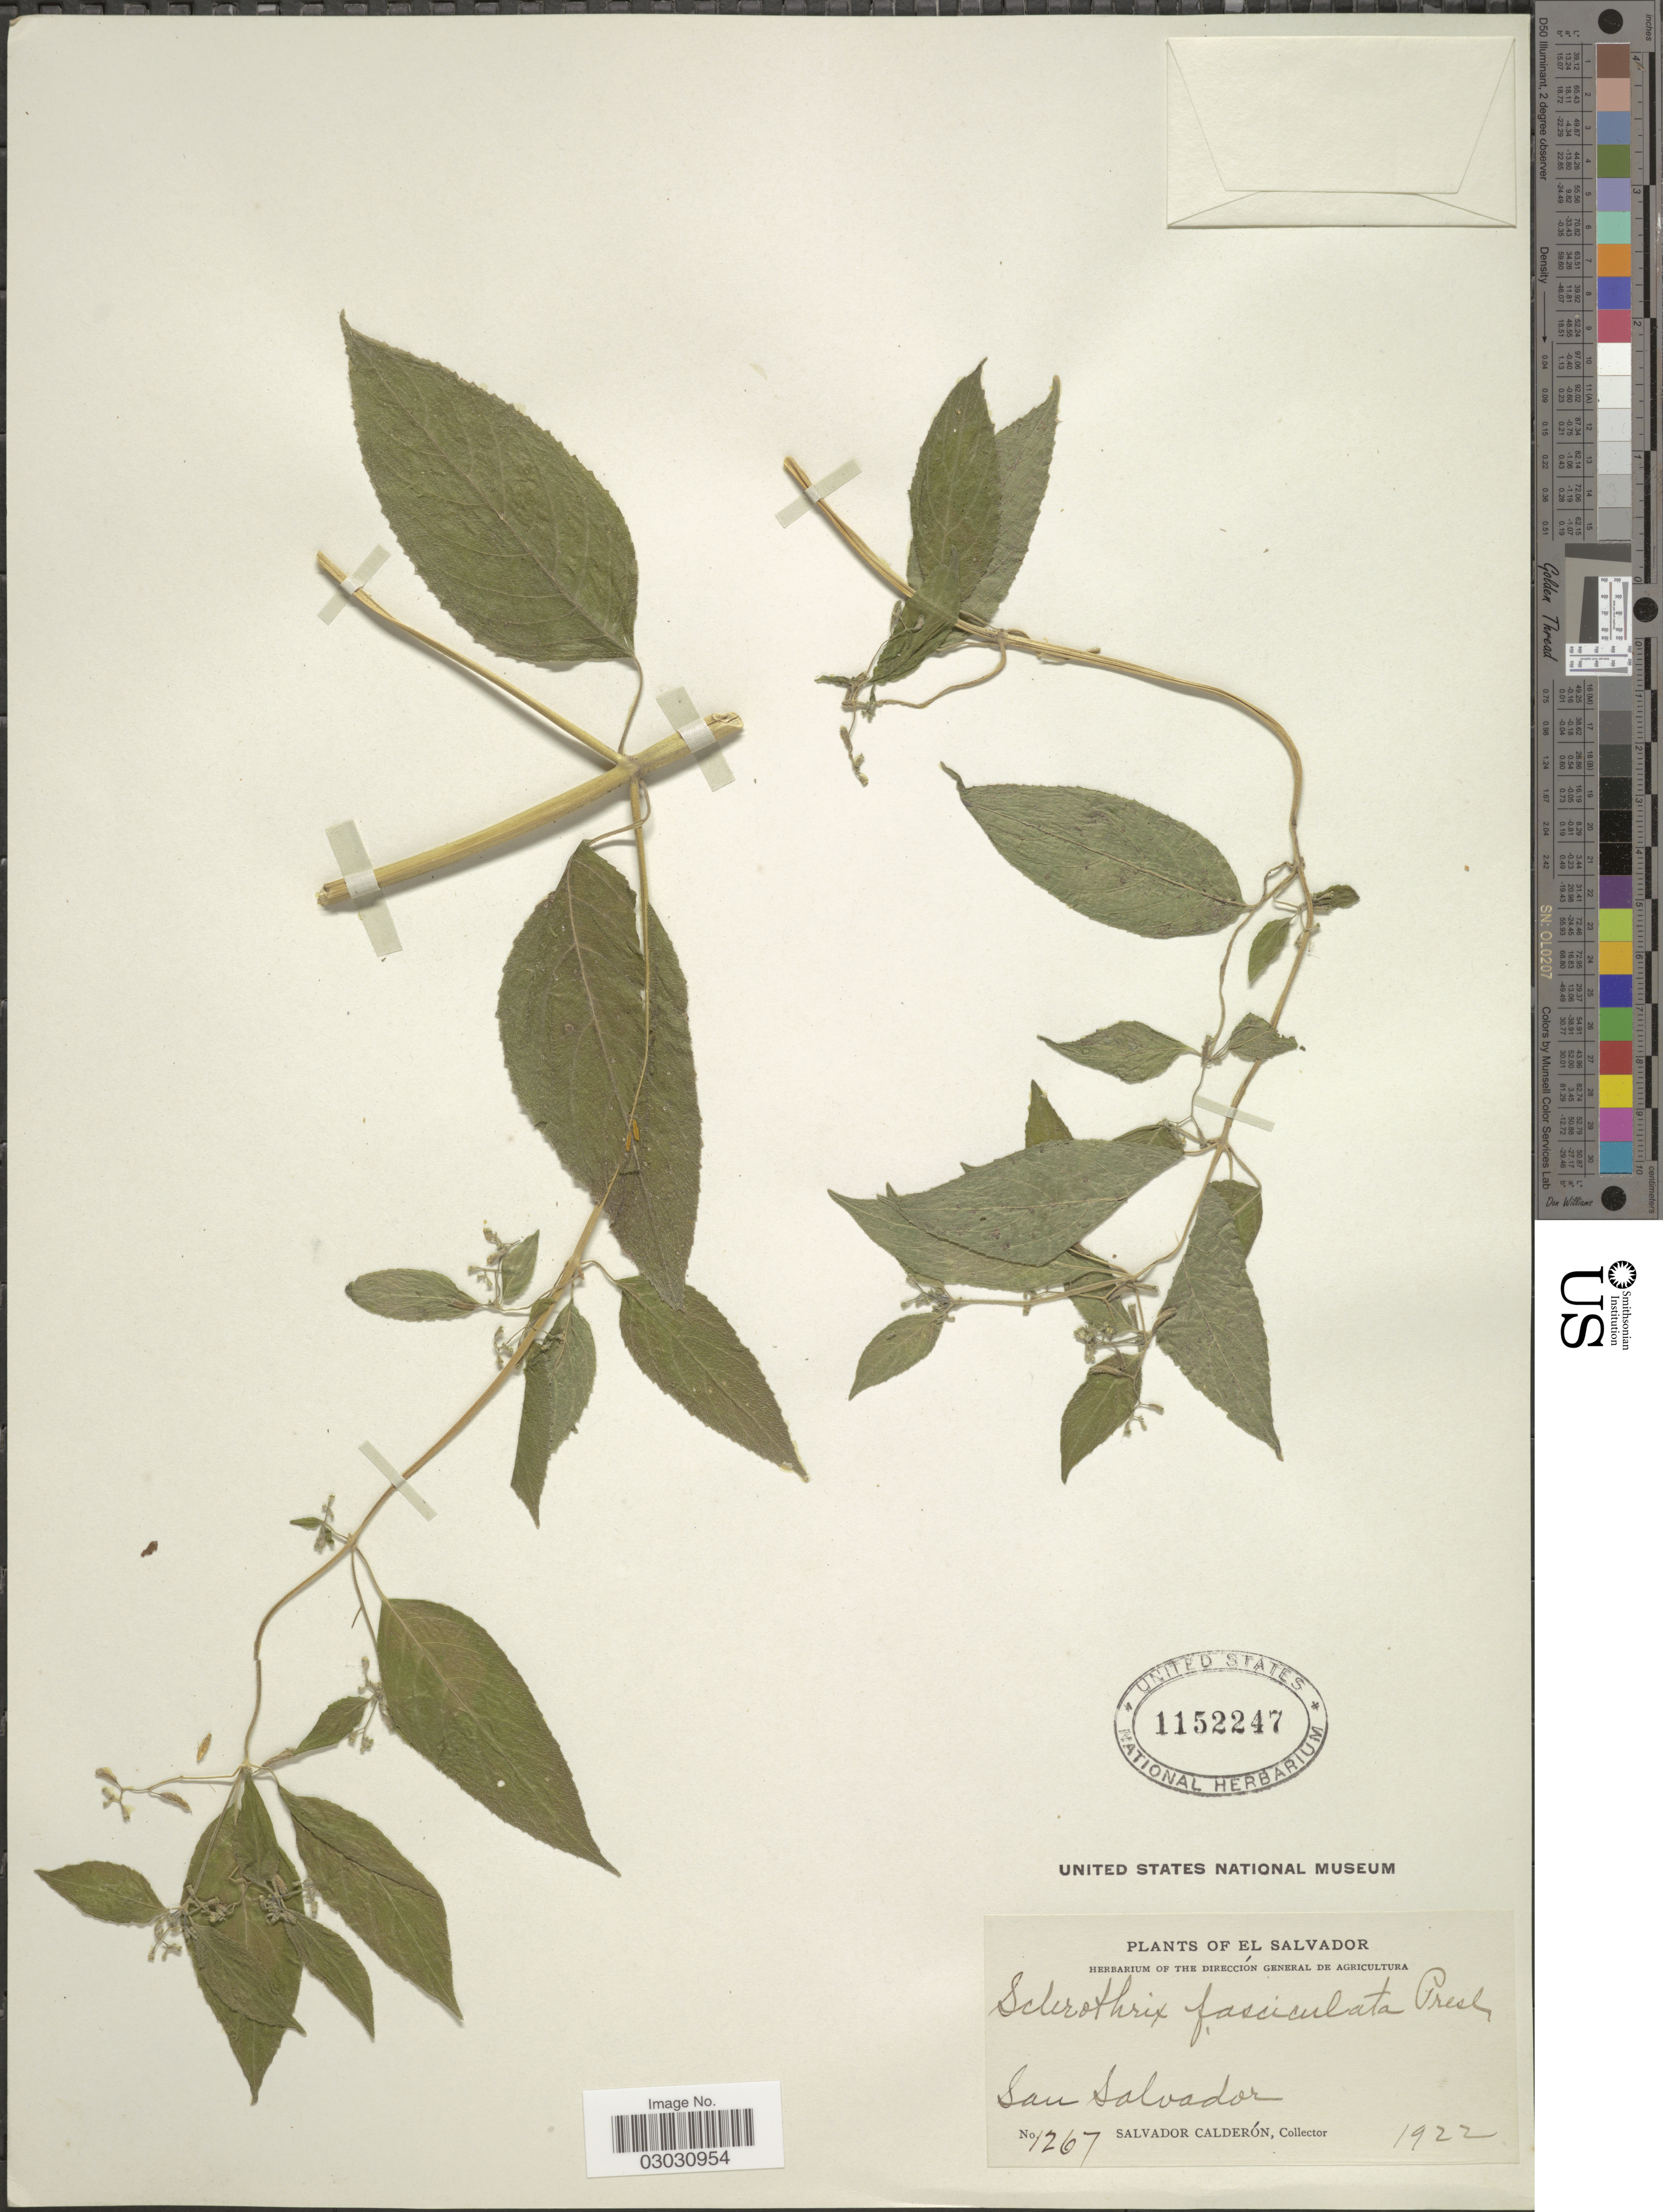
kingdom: Plantae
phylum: Tracheophyta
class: Magnoliopsida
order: Cornales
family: Loasaceae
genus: Sclerothrix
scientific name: Sclerothrix fasciculata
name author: C. Presl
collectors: S. Calderón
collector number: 1267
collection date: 1922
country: El Salvador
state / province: San Salvador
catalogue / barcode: US 1152247